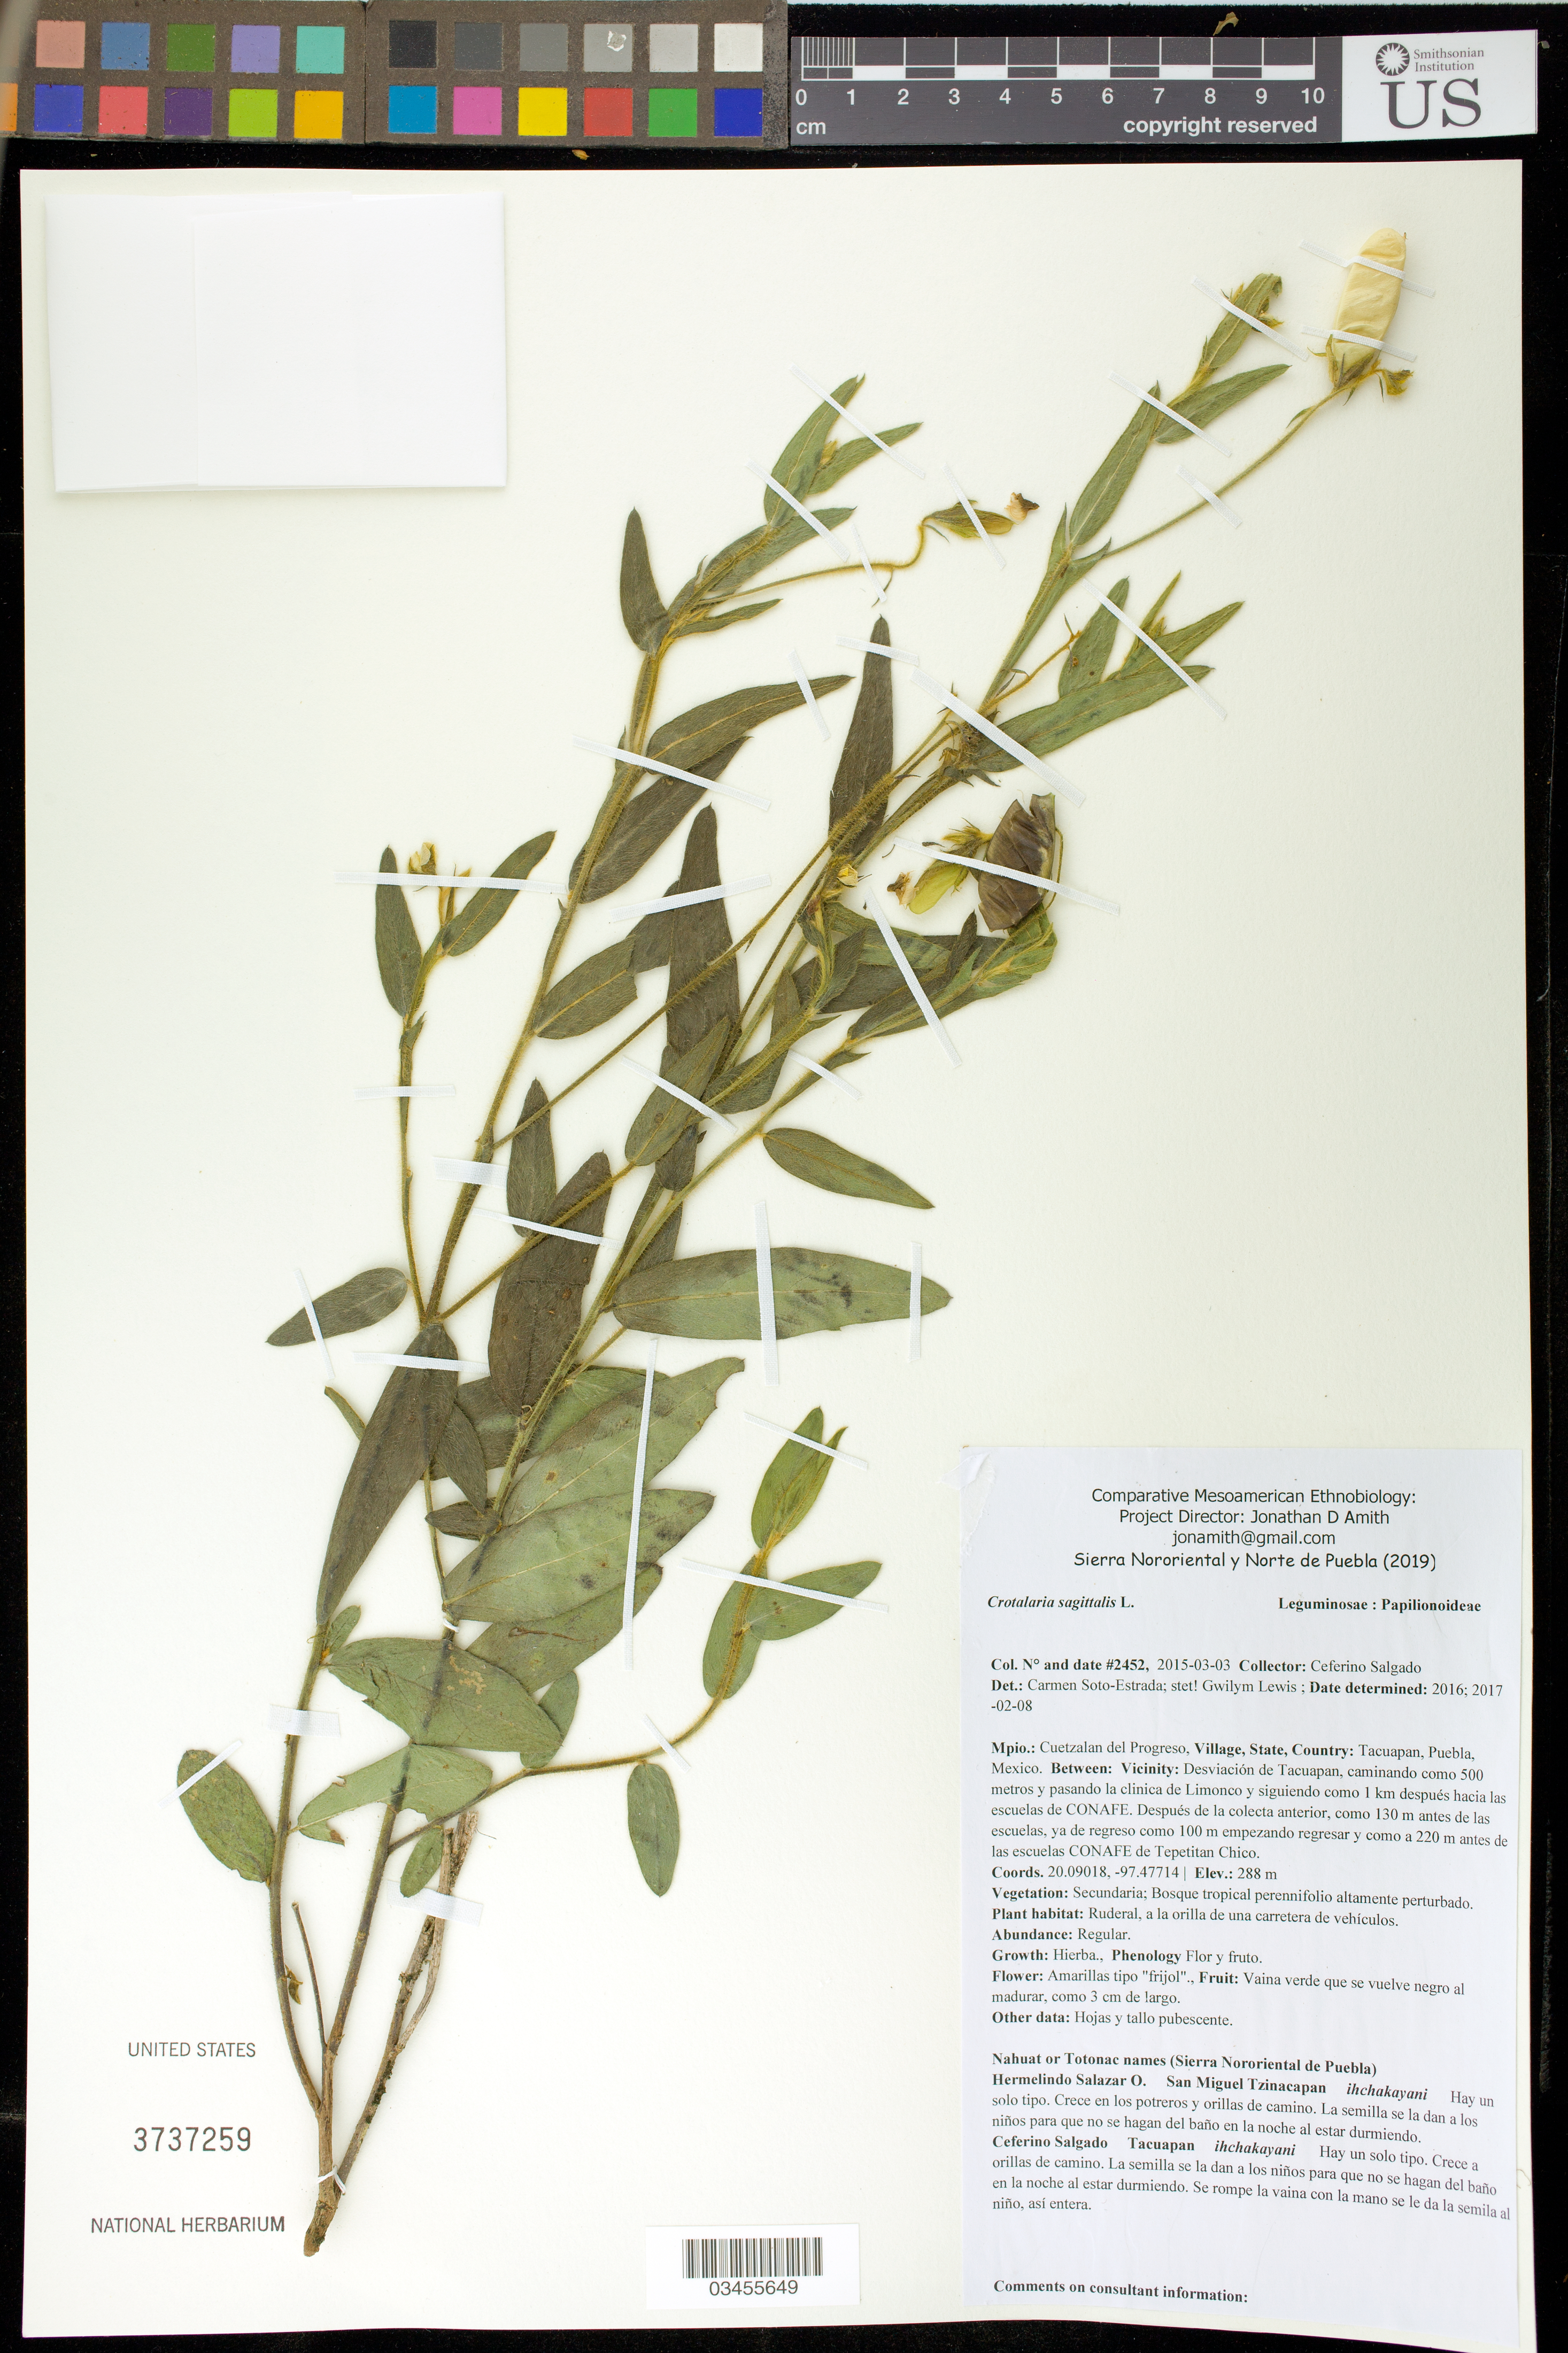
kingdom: Plantae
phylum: Tracheophyta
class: Magnoliopsida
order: Fabales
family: Fabaceae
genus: Crotalaria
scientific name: Crotalaria sagittalis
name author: L.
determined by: Lewis, G.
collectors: C. Salgado Castañeda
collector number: CSC_02452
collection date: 2015-03-03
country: México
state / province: Puebla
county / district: Cuetzalan del Progreso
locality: PUEBLO: Tacuapan; LOCALIDAD EXACTA: Desviación de Tacuapan, caminando como 500 metros y pasando la clínica de Limonco y siguiendo como 1 km después hacia las escuelas de CONAFE. Después de la colecta anterior, como 130 m antes de las escuelas, ya de regre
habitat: VEGETACIÓN y HABITAT: Bosque tropical perennifolio altamente perturbado. | Ruderal, a la orilla de una carretera de vehículos.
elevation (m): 288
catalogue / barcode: US 3737259